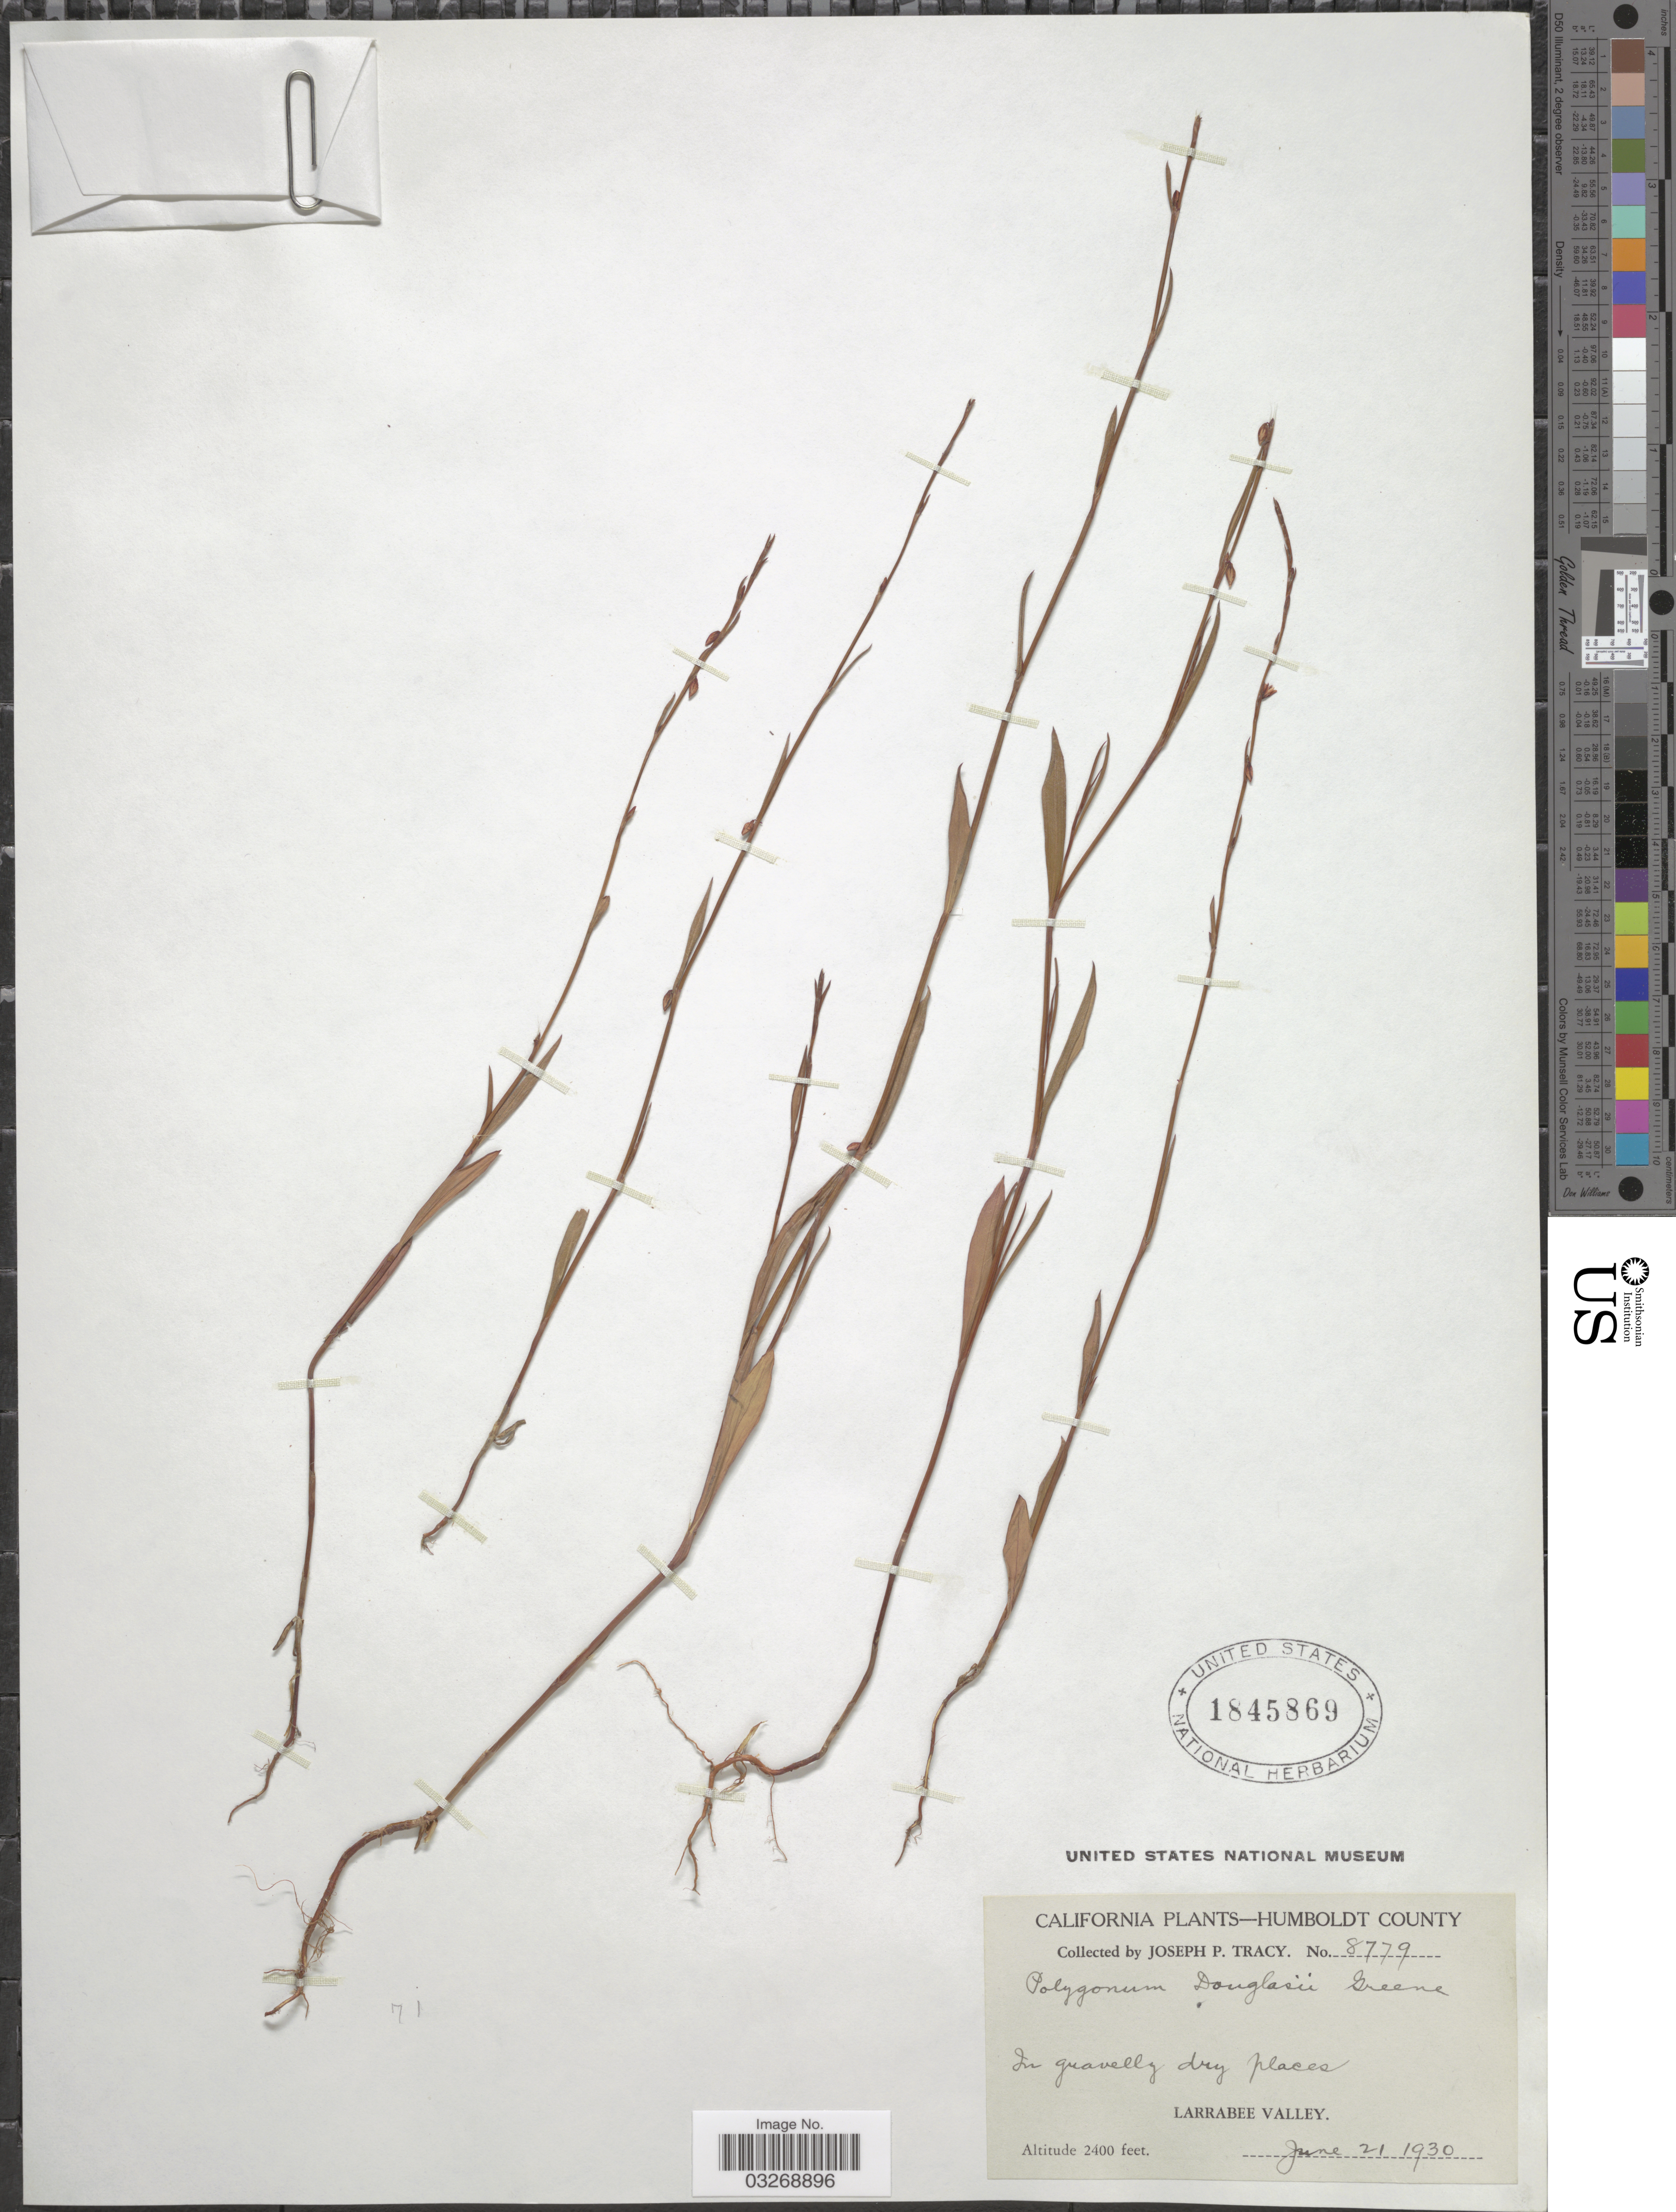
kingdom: Plantae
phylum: Tracheophyta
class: Magnoliopsida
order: Caryophyllales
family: Polygonaceae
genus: Polygonum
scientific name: Polygonum douglasii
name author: Greene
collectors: J. Tracy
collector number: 8779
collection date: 1930-06-21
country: United States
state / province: California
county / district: Humboldt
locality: Humboldt County. Larrabee Valley.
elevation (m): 732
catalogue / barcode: US 1845869